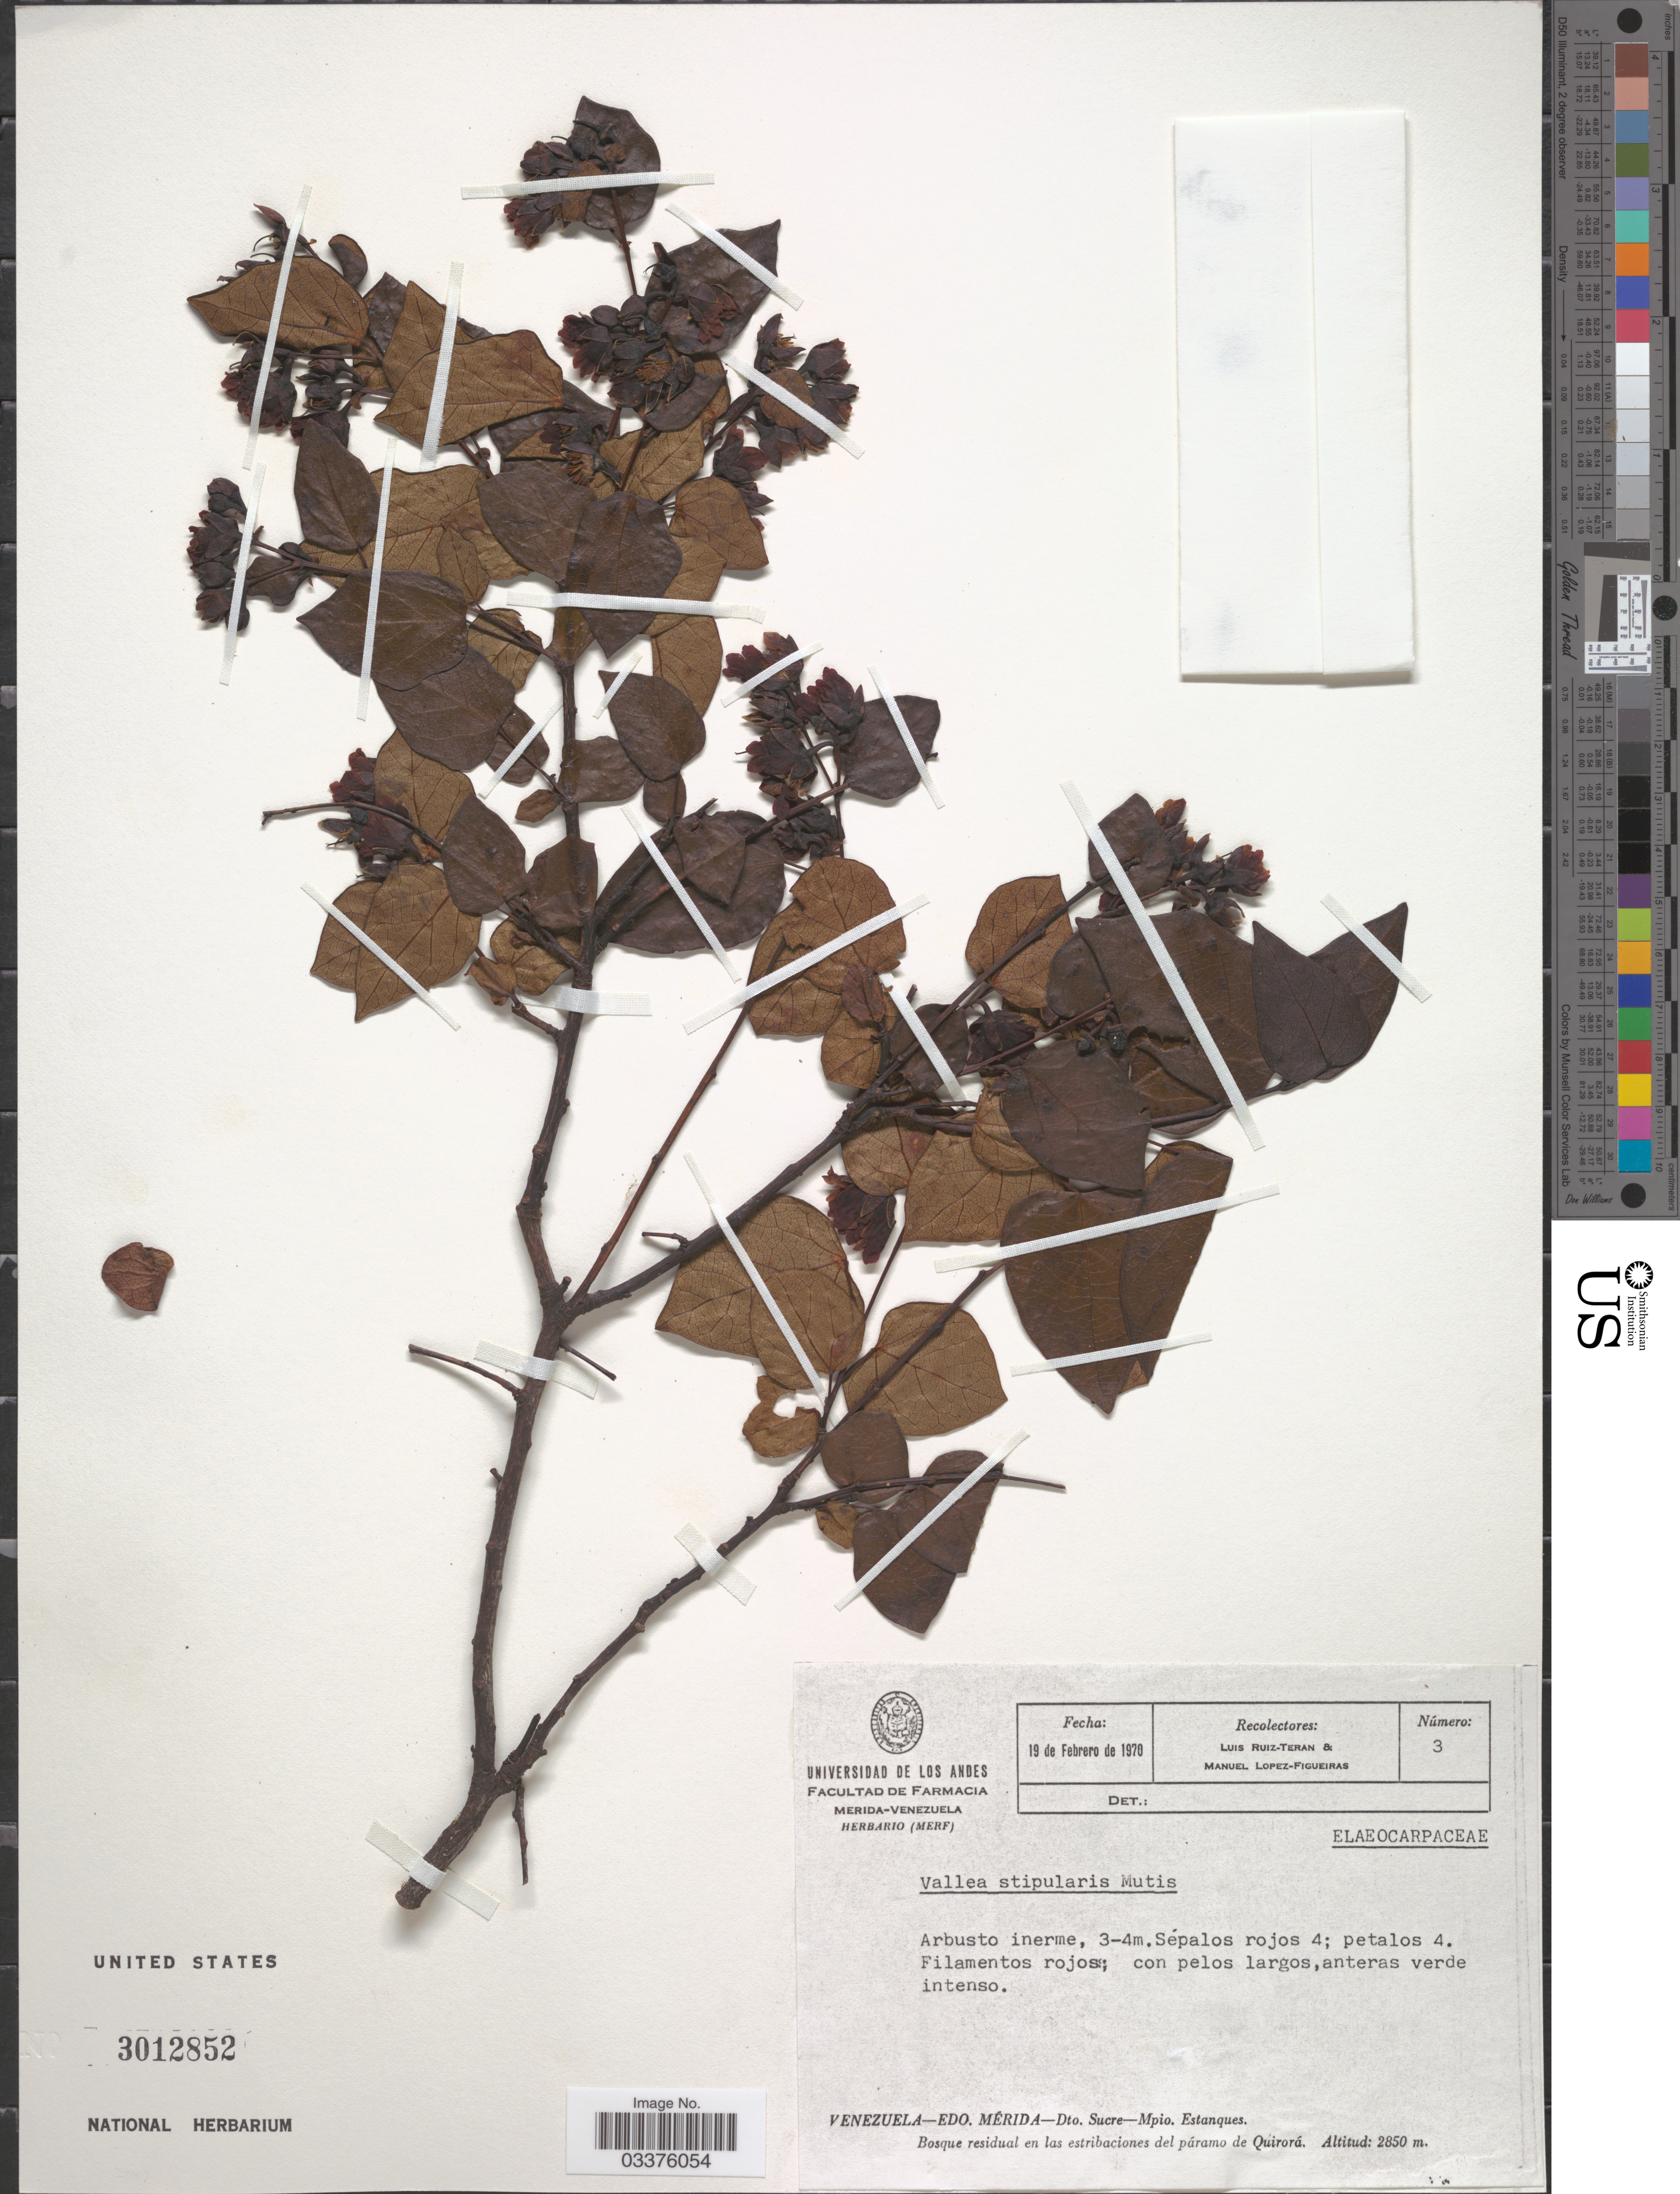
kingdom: Plantae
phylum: Tracheophyta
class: Magnoliopsida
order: Oxalidales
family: Elaeocarpaceae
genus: Vallea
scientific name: Vallea stipularis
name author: L. f.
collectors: L. E. Ruíz-Terán & M. López Figueiras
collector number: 3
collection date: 1970-02-19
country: Venezuela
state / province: Mérida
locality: Dto. Sucre - Mpio. Estanques. Bosque residual en las estribaciones del páramo de Quirorá.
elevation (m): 2850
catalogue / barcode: US 3012852